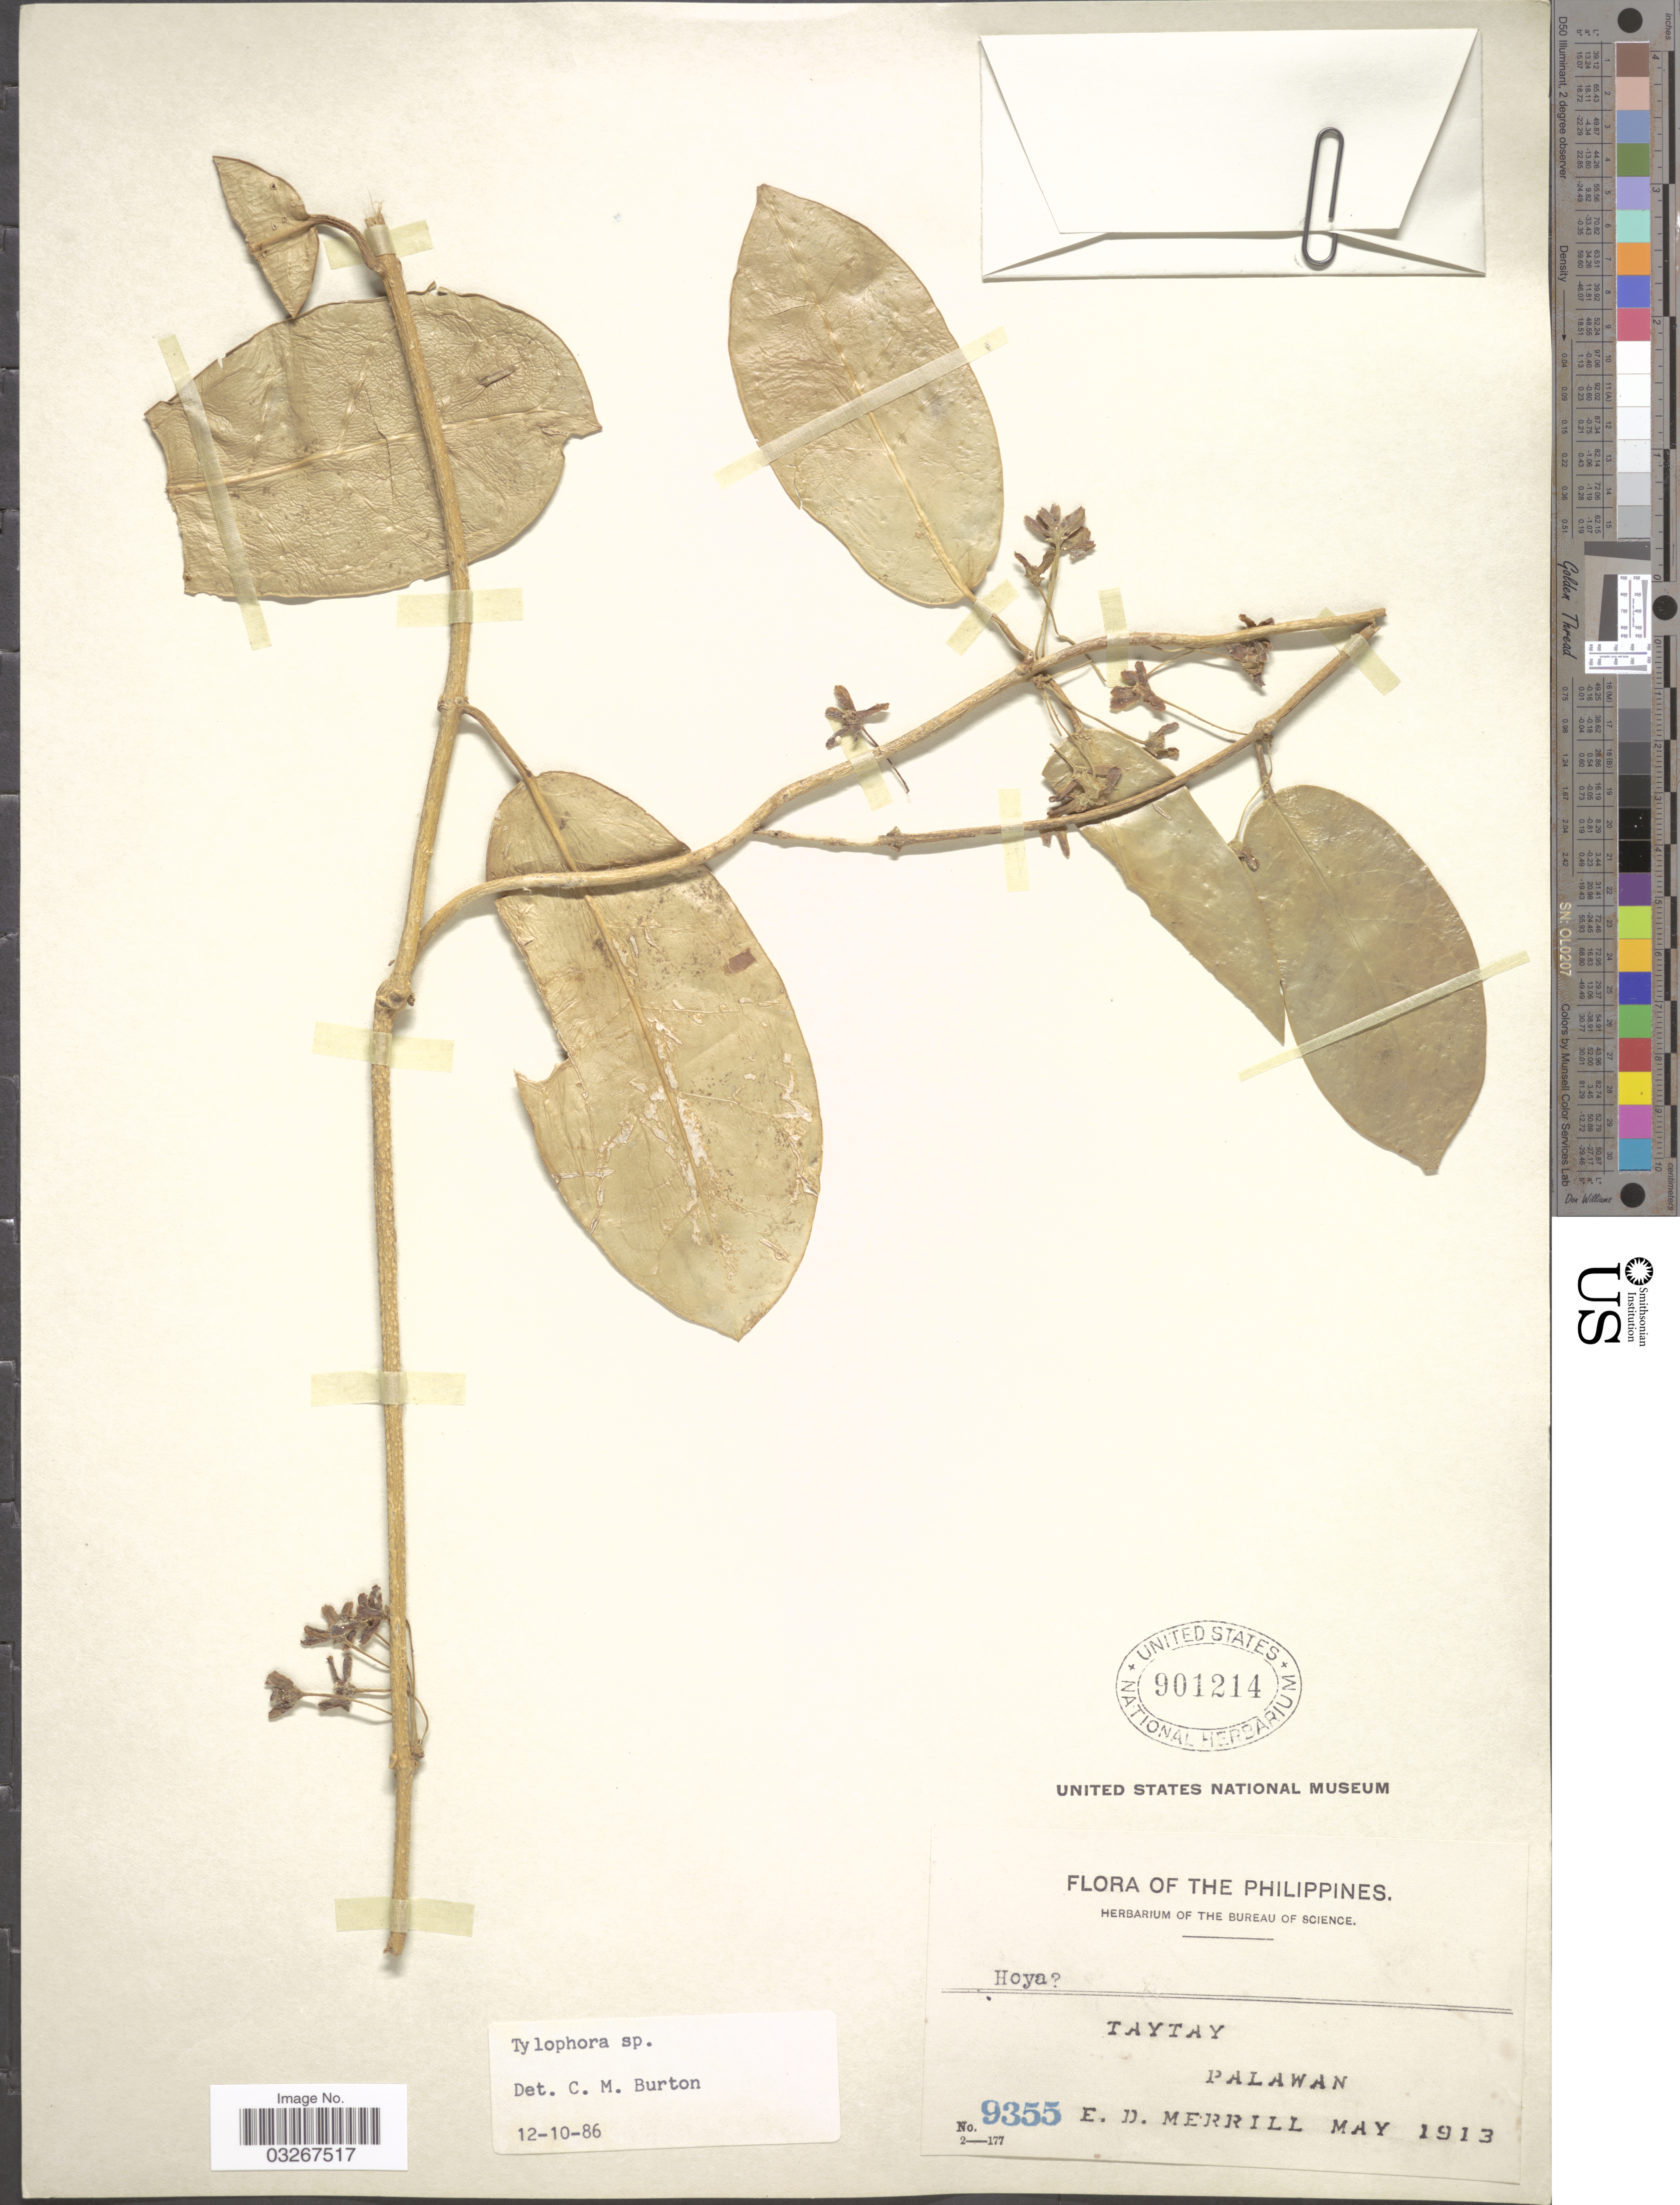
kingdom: Plantae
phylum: Tracheophyta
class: Magnoliopsida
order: Gentianales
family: Apocynaceae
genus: Tylophora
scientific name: Tylophora sp.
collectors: E. D. Merrill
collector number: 9355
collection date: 1913-05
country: Philippines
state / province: Mimaropa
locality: Taytay, Palawan.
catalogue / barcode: US 901214